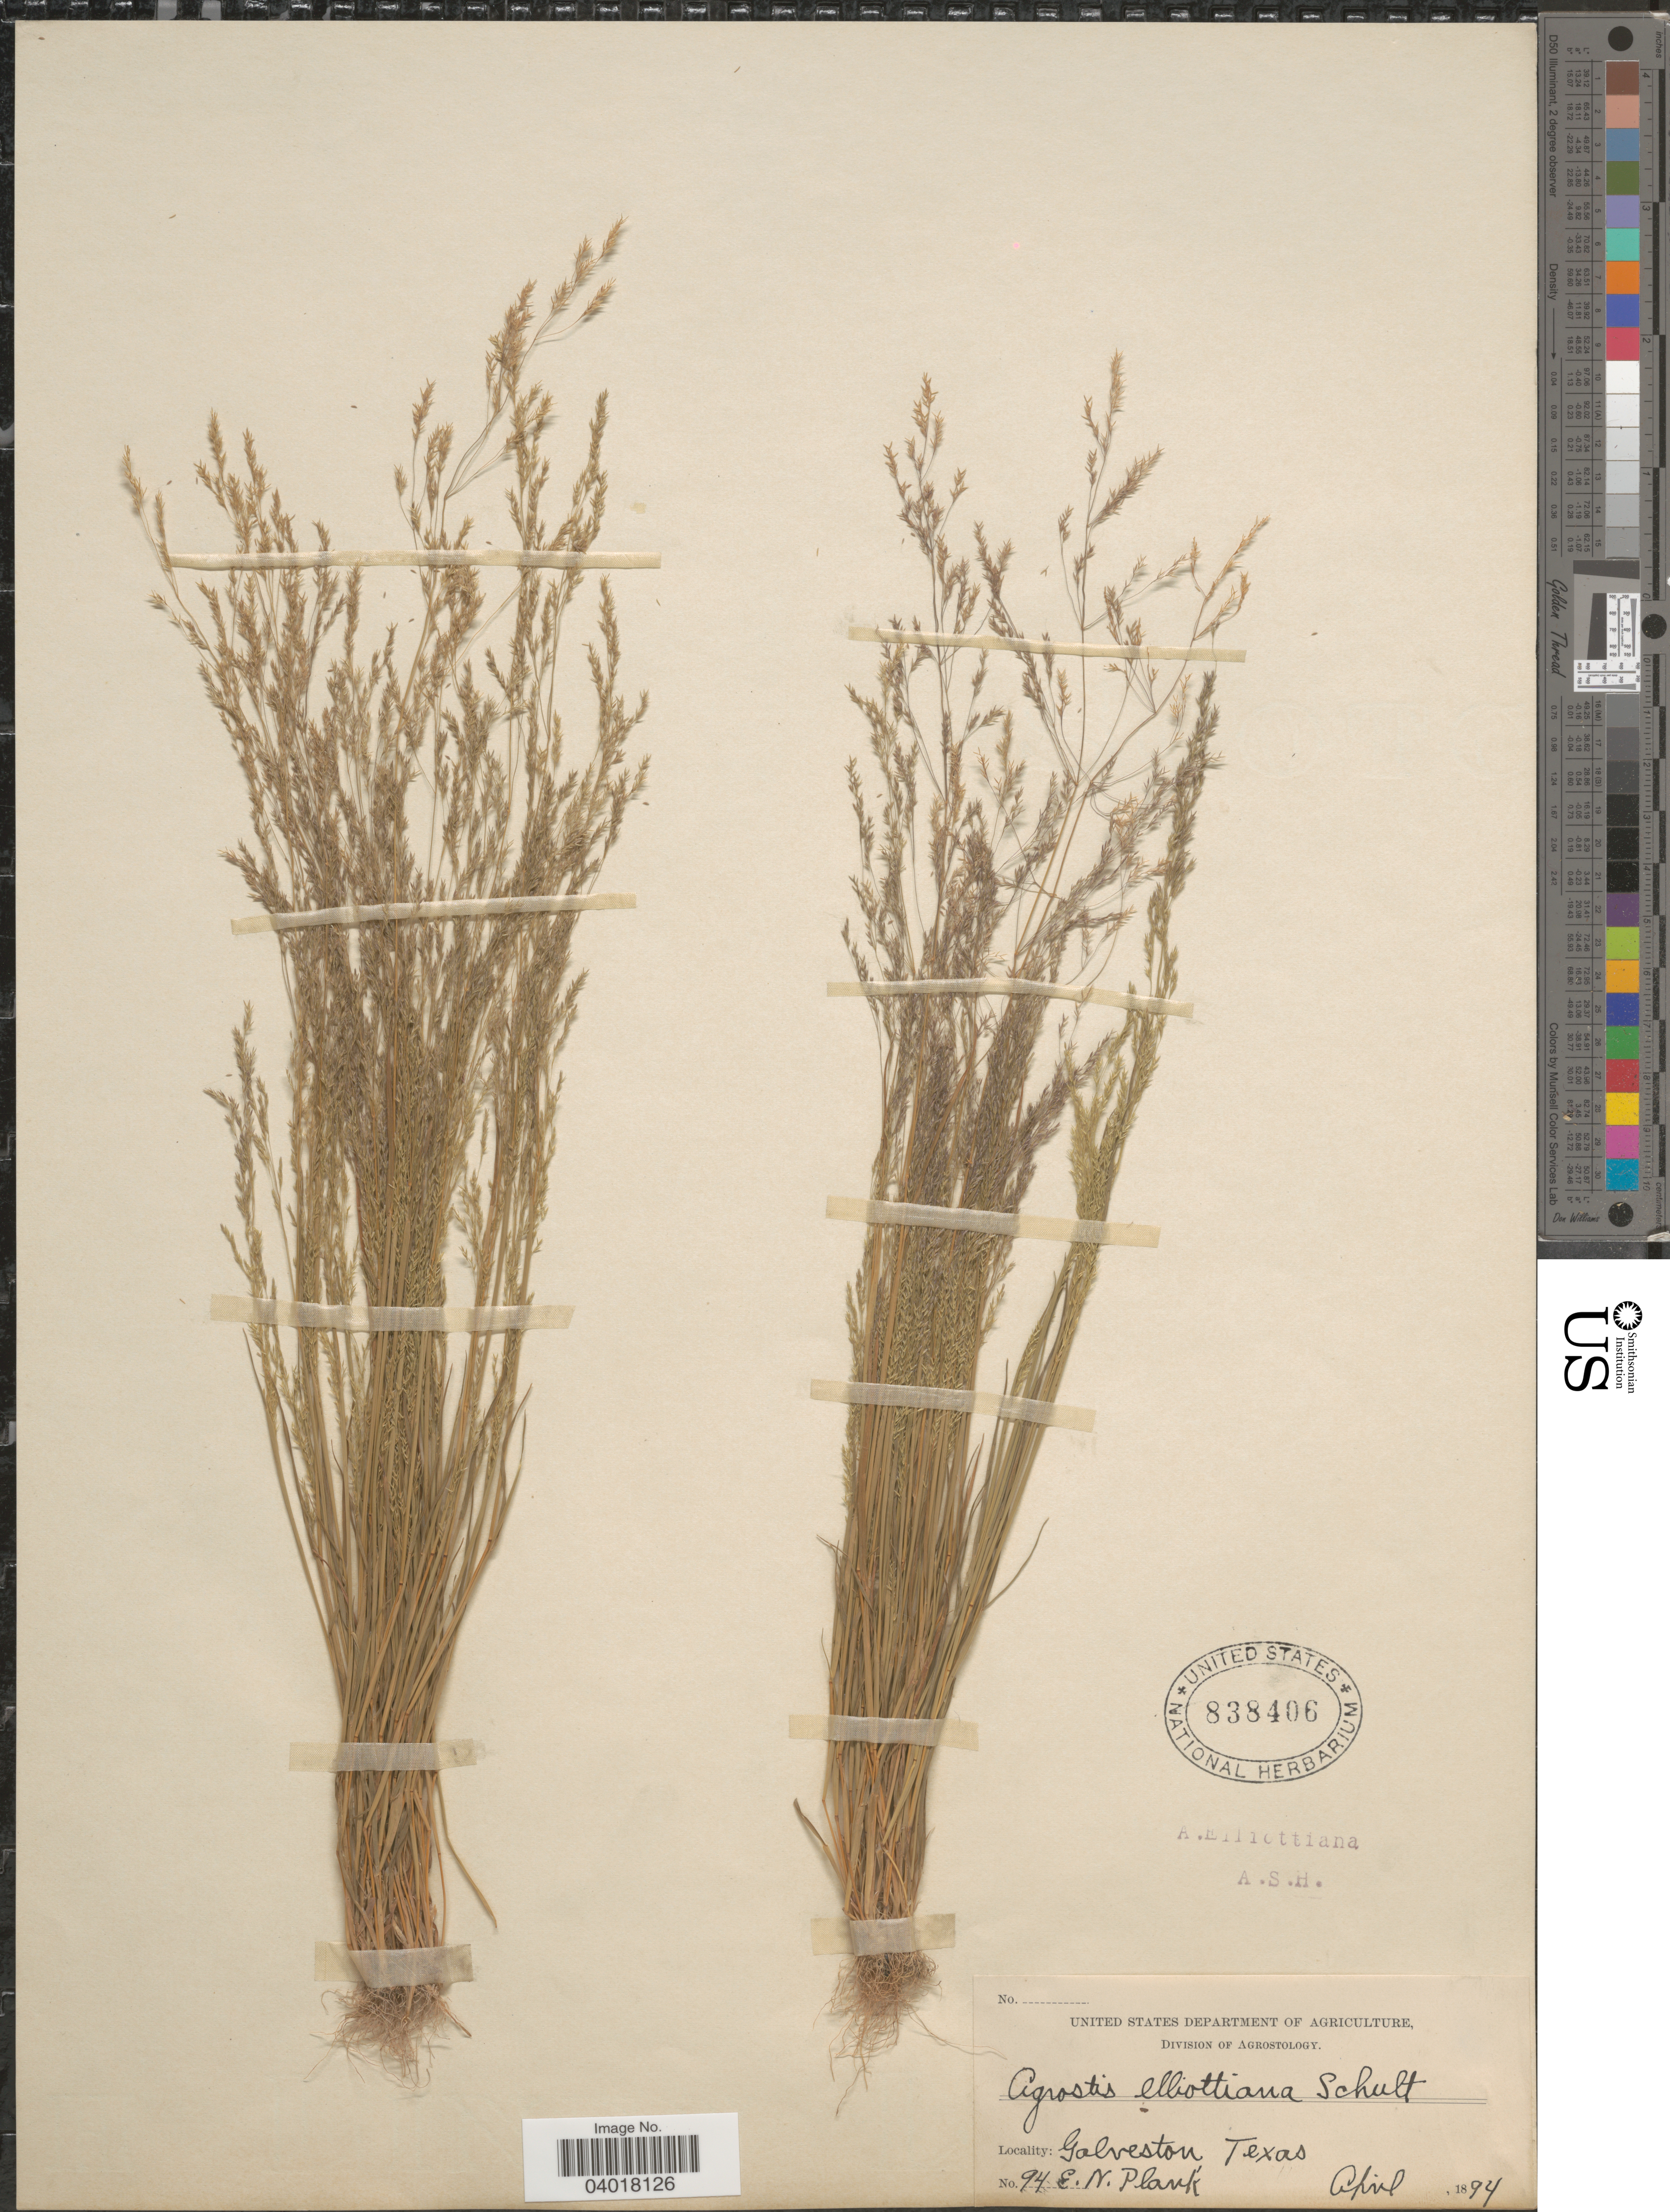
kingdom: Plantae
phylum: Tracheophyta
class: Liliopsida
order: Poales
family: Poaceae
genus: Agrostis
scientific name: Agrostis elliottiana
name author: Schult.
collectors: E. Plank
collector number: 94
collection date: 1894-04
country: United States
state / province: Texas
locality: Galveston.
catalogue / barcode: US 838406